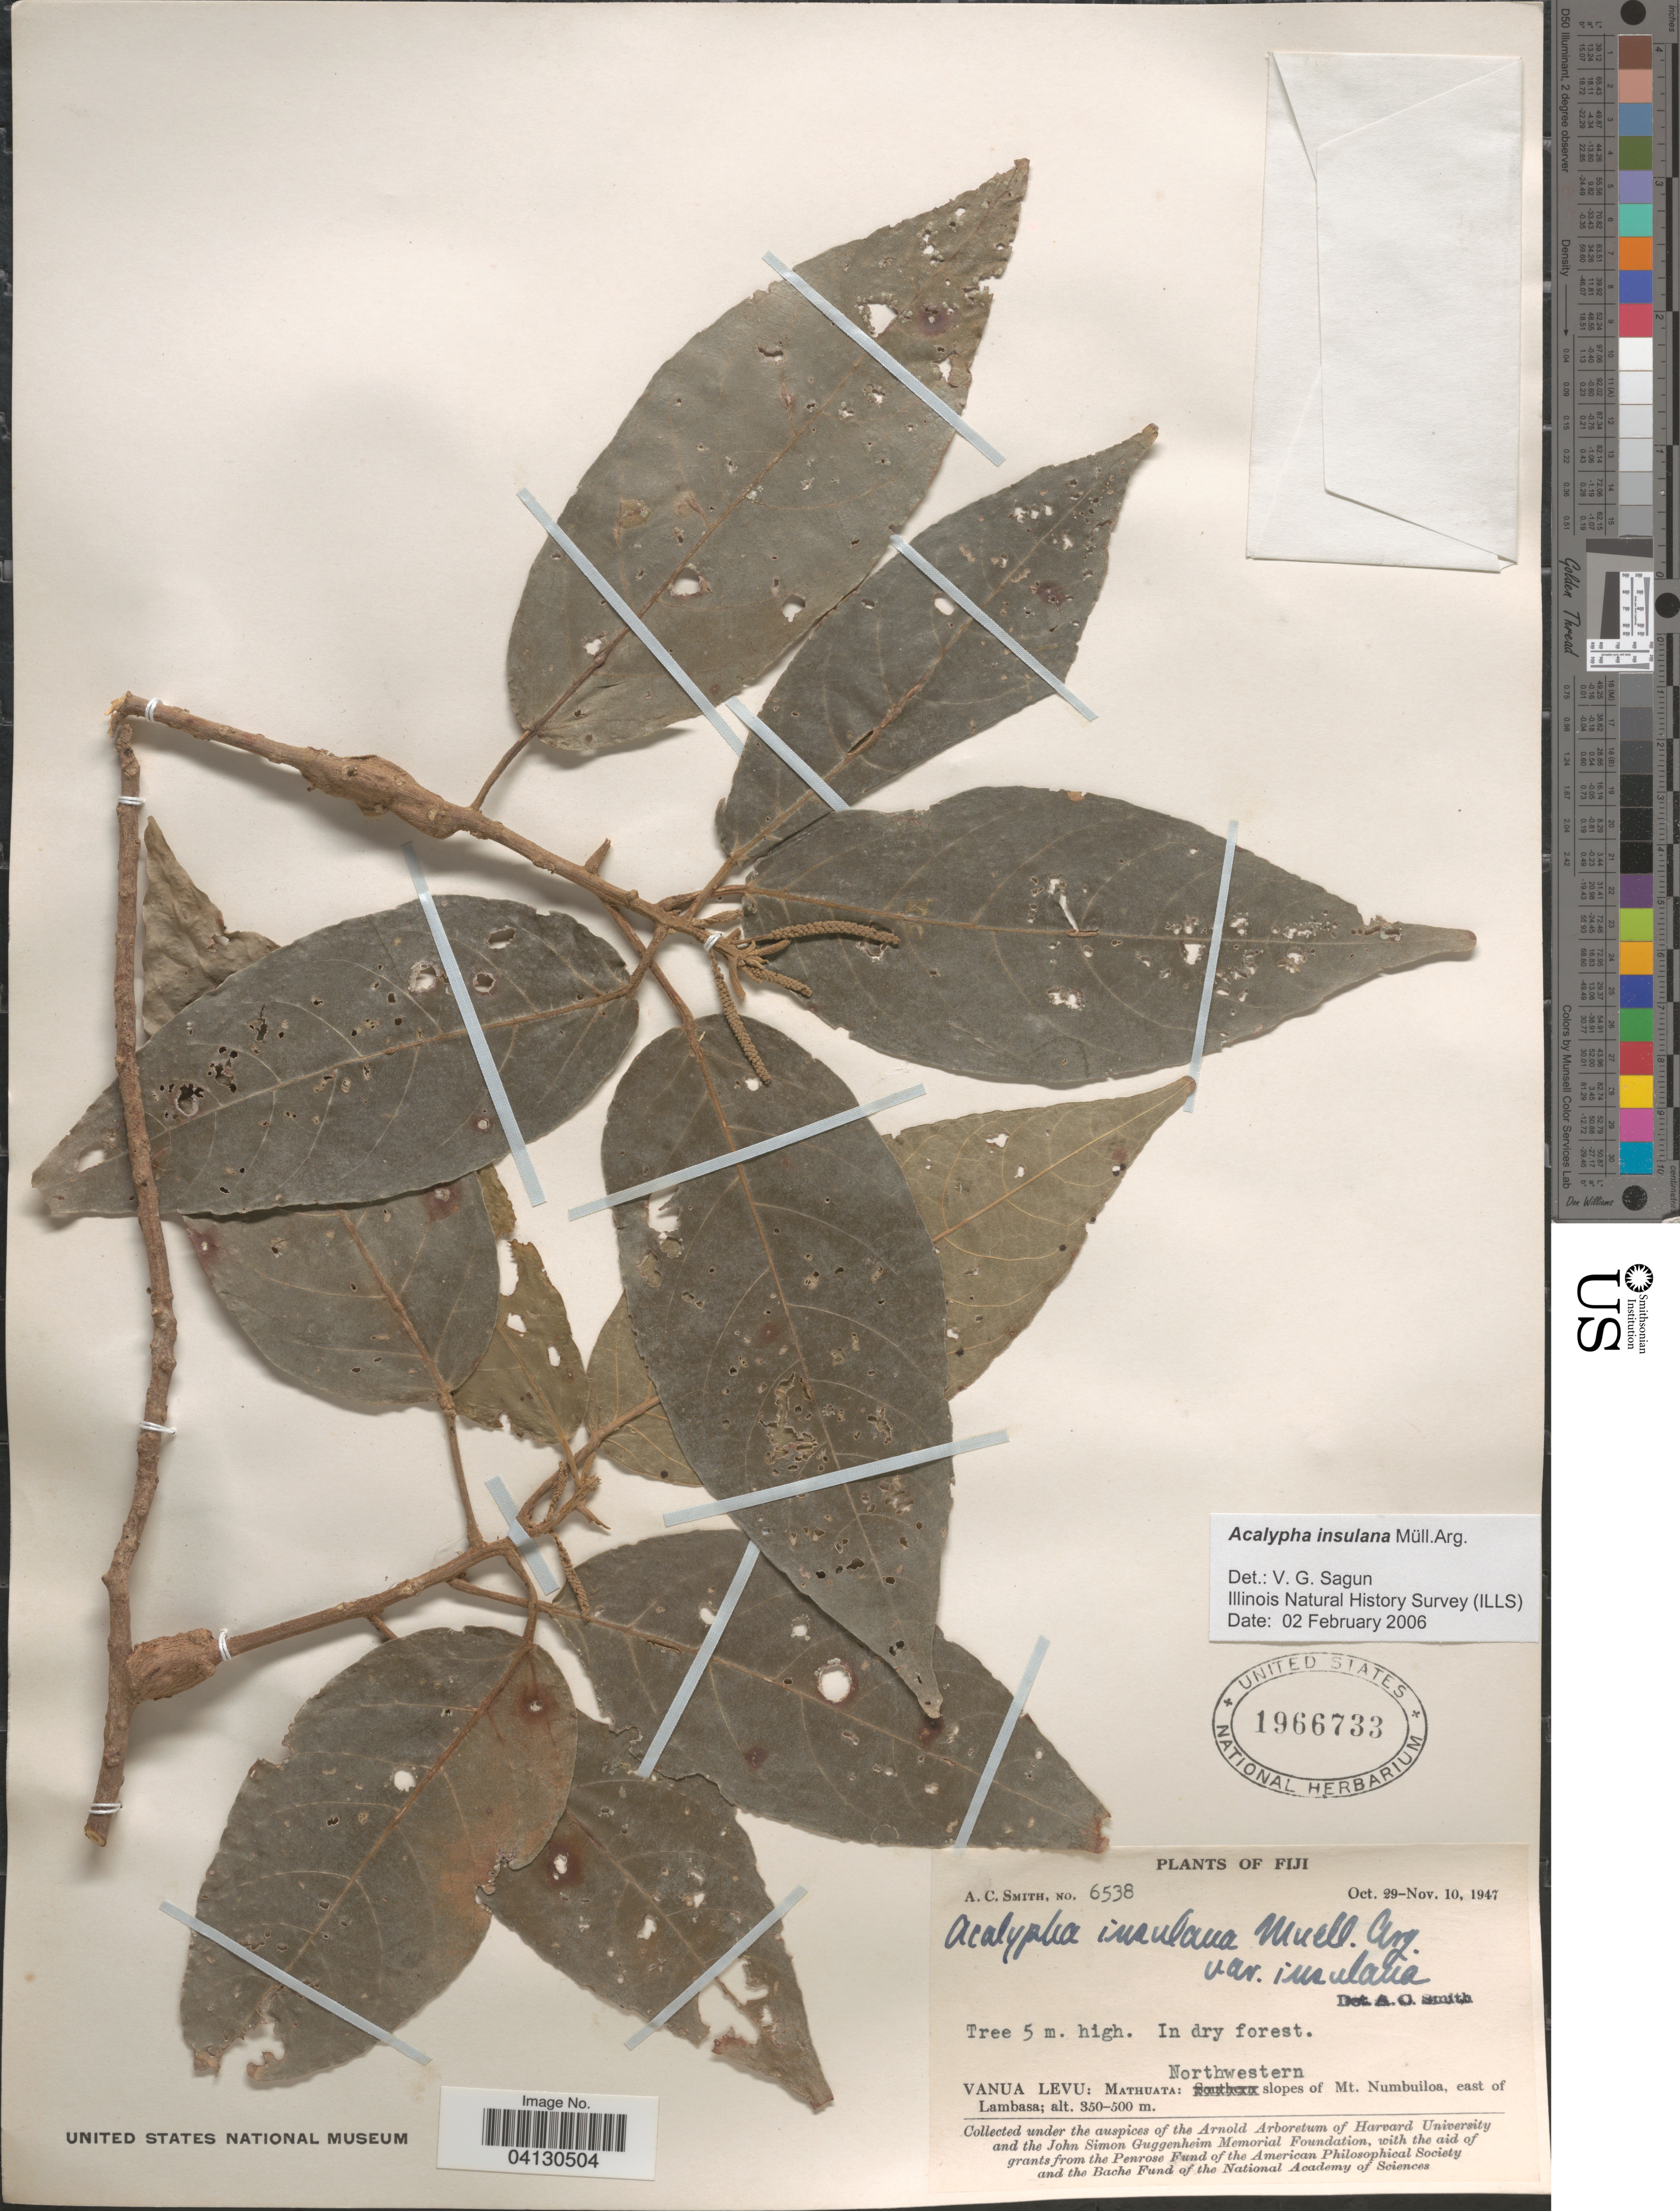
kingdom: Plantae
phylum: Tracheophyta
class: Magnoliopsida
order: Malpighiales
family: Euphorbiaceae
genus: Acalypha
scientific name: Acalypha insulana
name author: Müll. Arg.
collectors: A. C. Smith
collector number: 6538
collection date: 1947-10-29/1947-11-10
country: Fiji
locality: Viti Levu: Mathuata: Northwestern slopes of Mt. Numbuiloa, east of Lambasa.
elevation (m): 350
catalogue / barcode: US 1966733